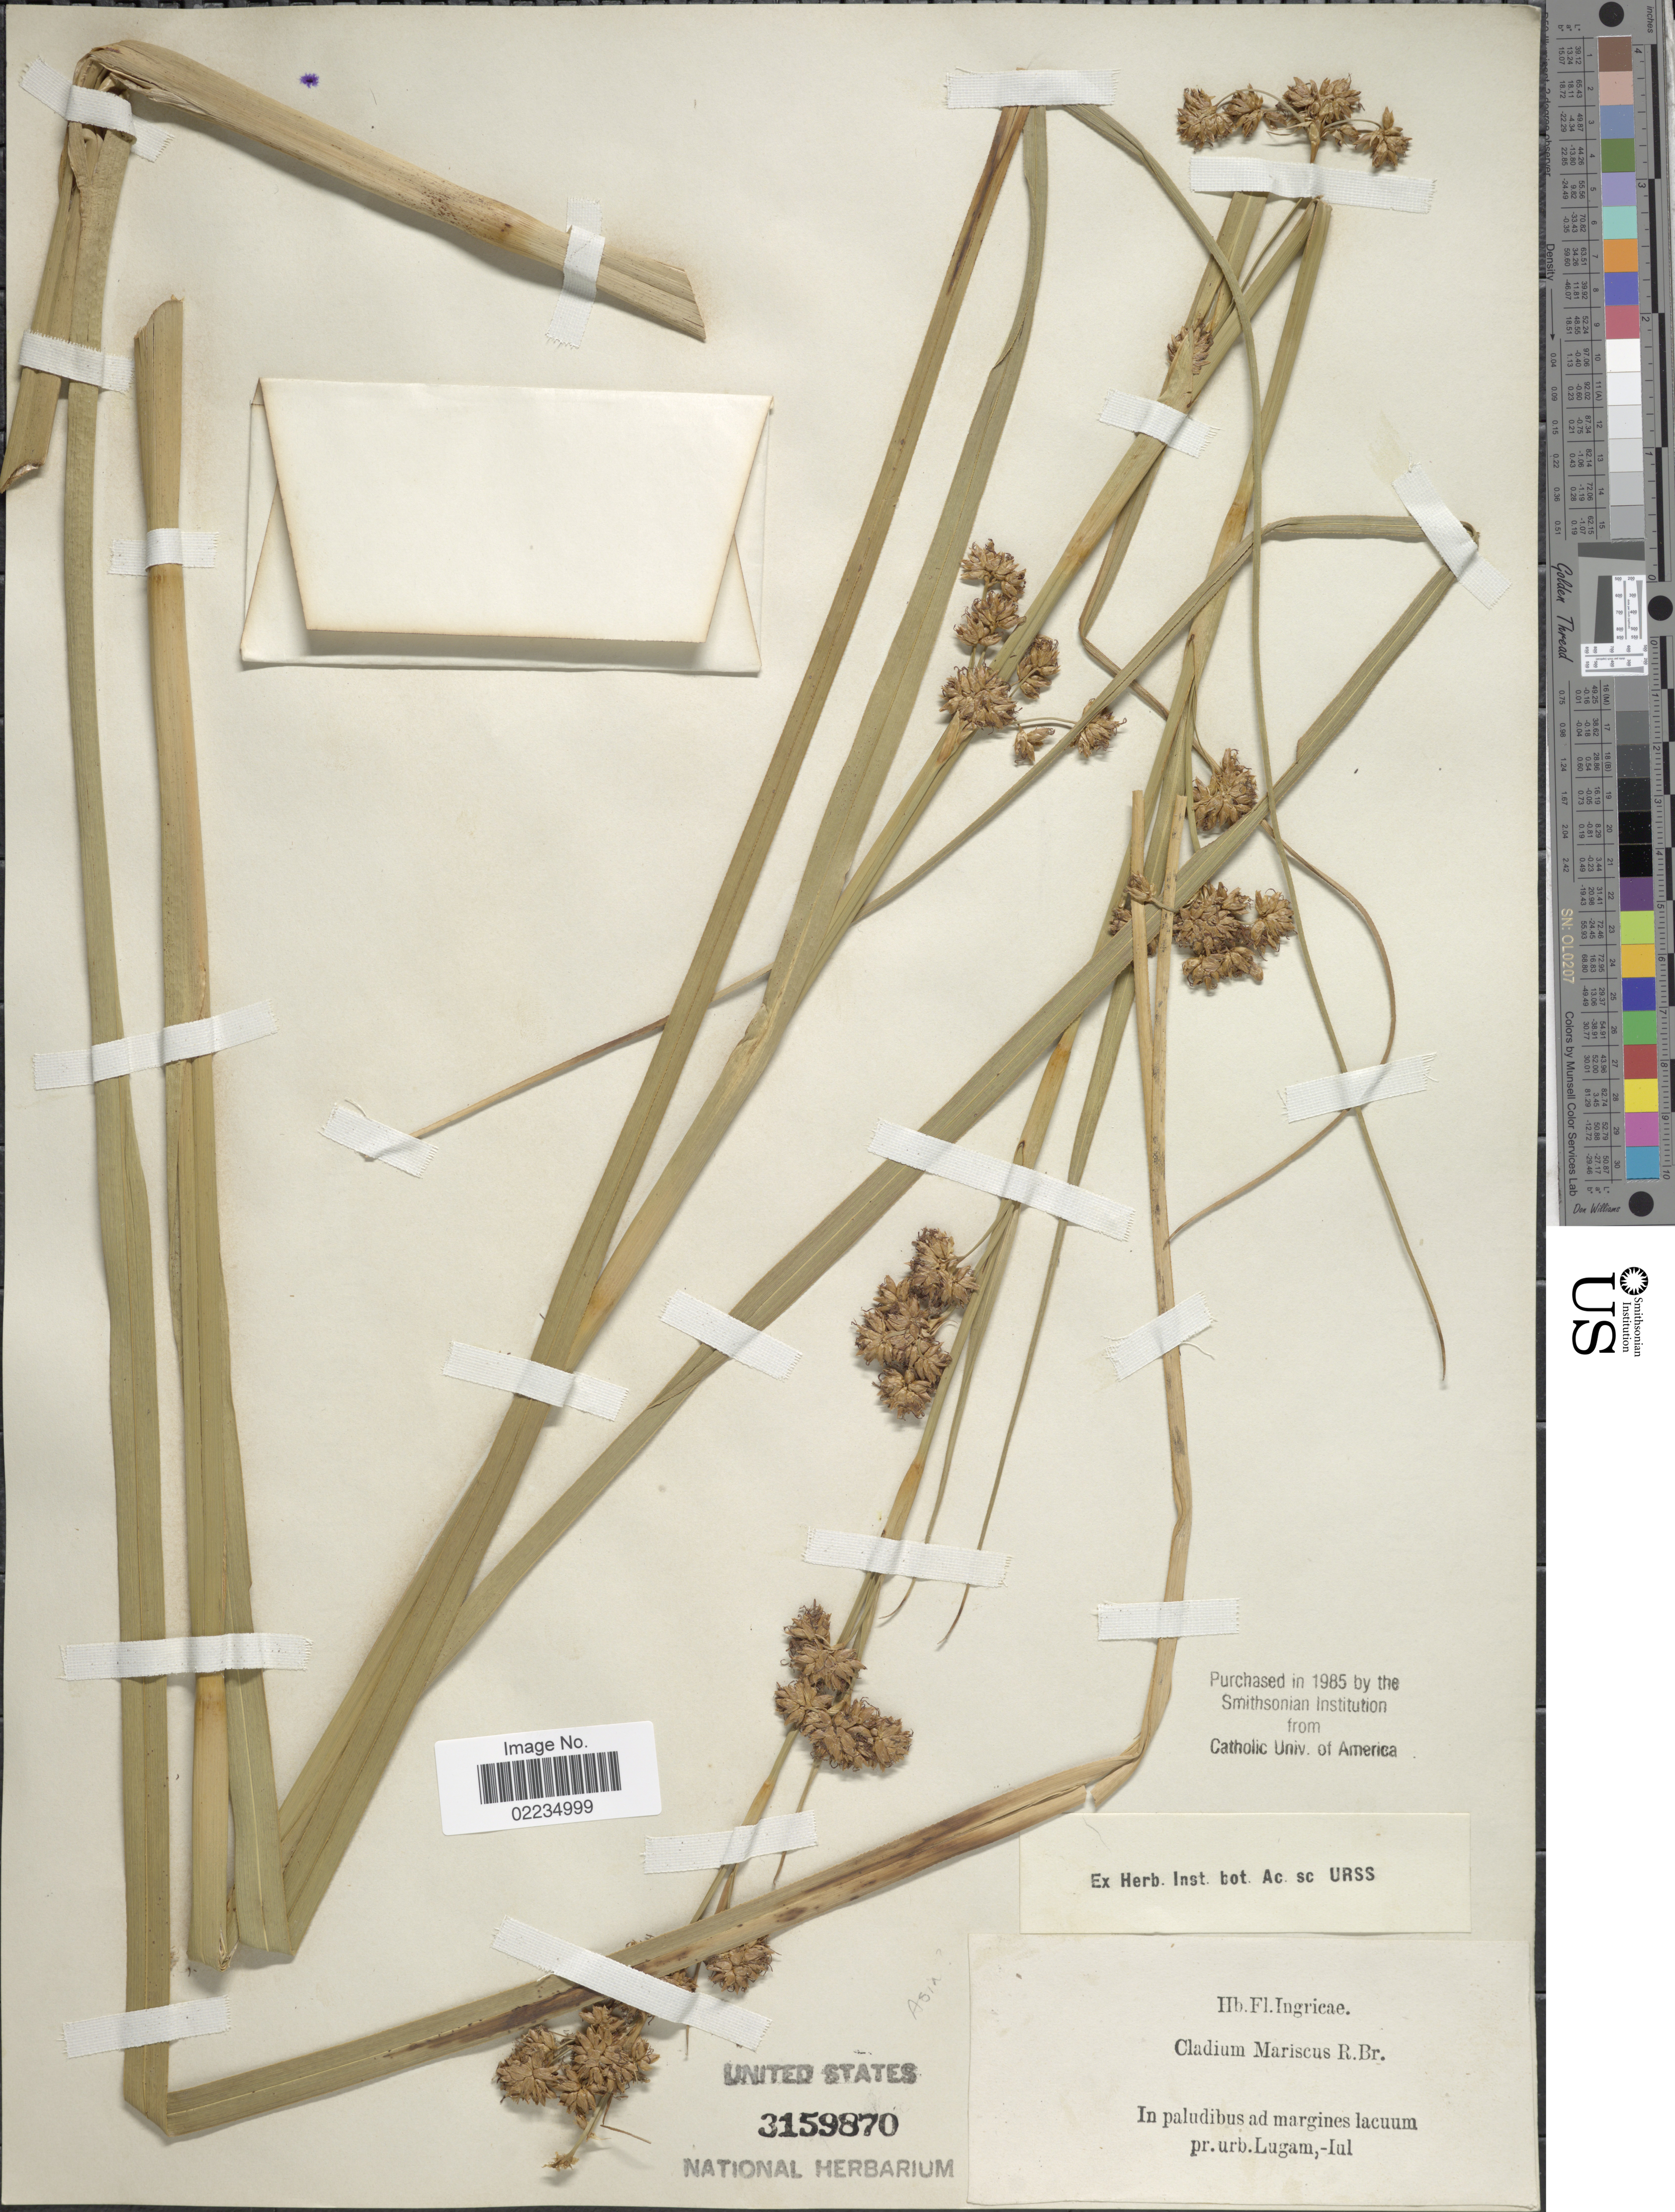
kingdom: Plantae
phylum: Tracheophyta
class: Liliopsida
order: Poales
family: Cyperaceae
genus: Cladium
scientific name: Cladium mariscus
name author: (L.) Pohl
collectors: Herbarium Florae Ingricae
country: Russian Federation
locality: Pr. urb. Lugam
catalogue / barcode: US 3159870